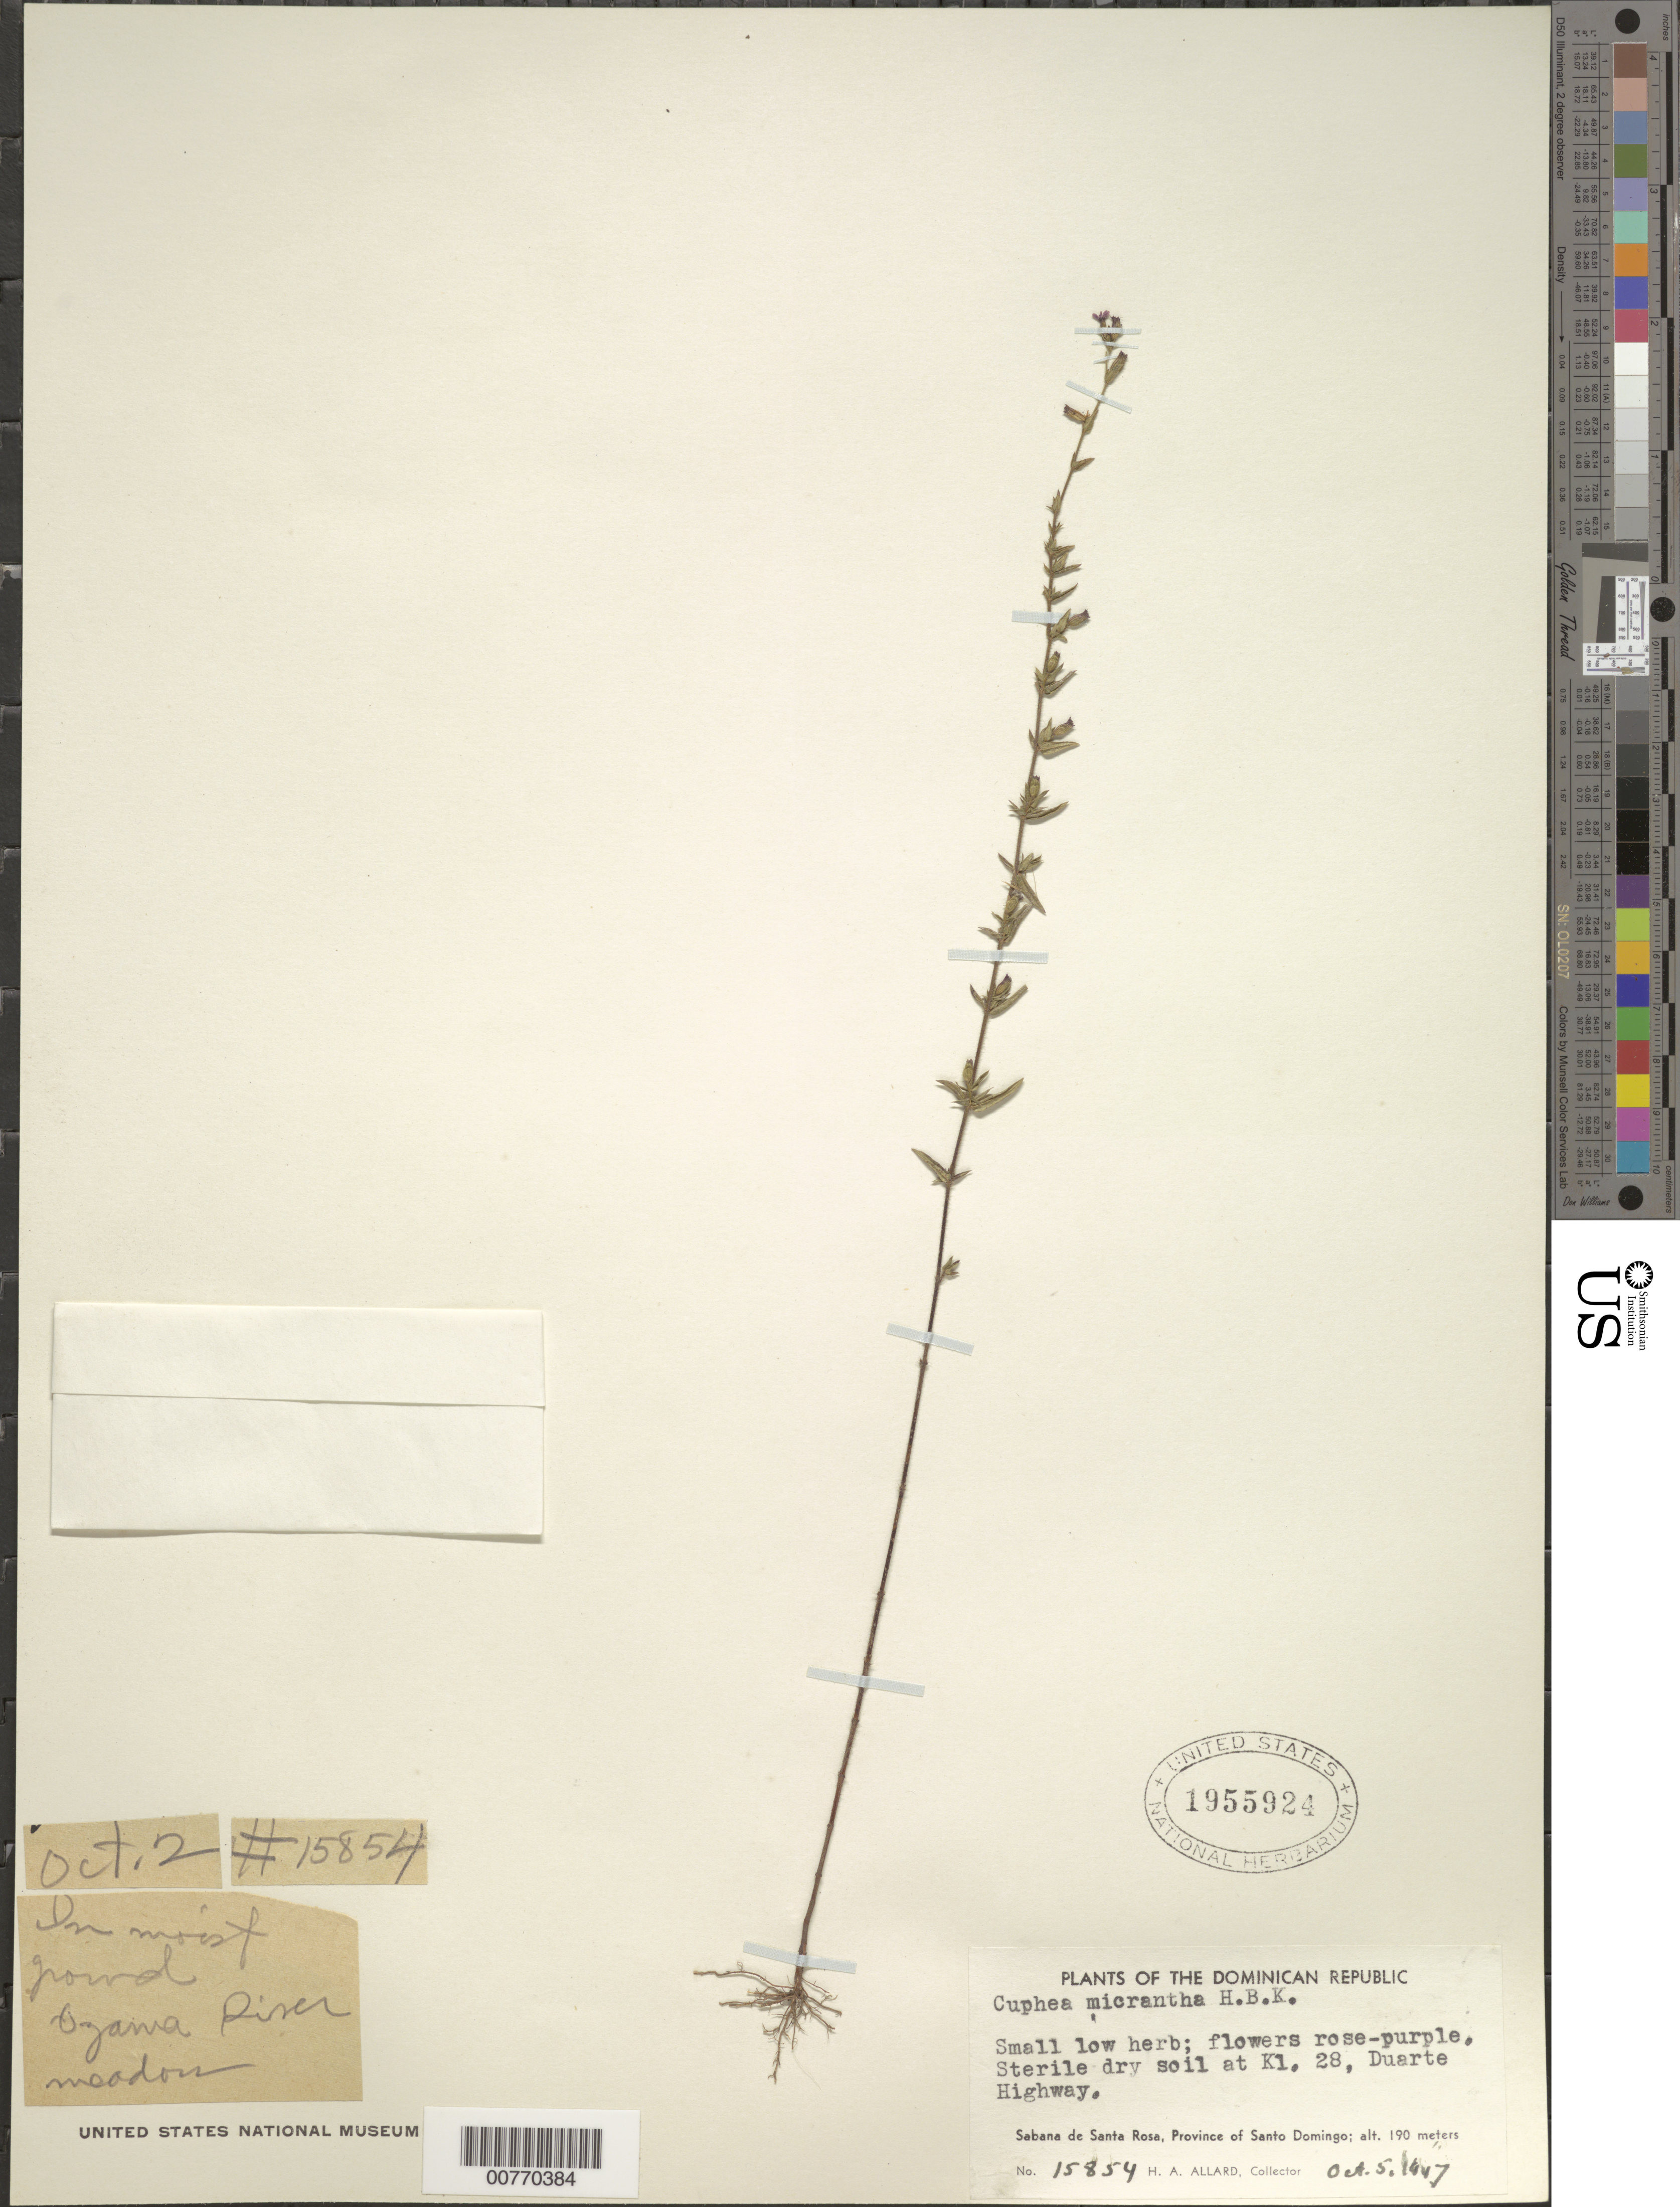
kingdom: Plantae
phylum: Tracheophyta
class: Magnoliopsida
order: Myrtales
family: Lythraceae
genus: Cuphea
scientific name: Cuphea micrantha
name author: Kunth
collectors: H. A. Allard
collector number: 15854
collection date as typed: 05 Oct 1947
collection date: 1947-10-05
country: Dominican Republic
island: Hispaniola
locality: Province of Santo Domingo, Sabana de Santa Rosa, Km 28, Duarte Highway.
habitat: Sterile dry soil.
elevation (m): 190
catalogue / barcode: US 1955924